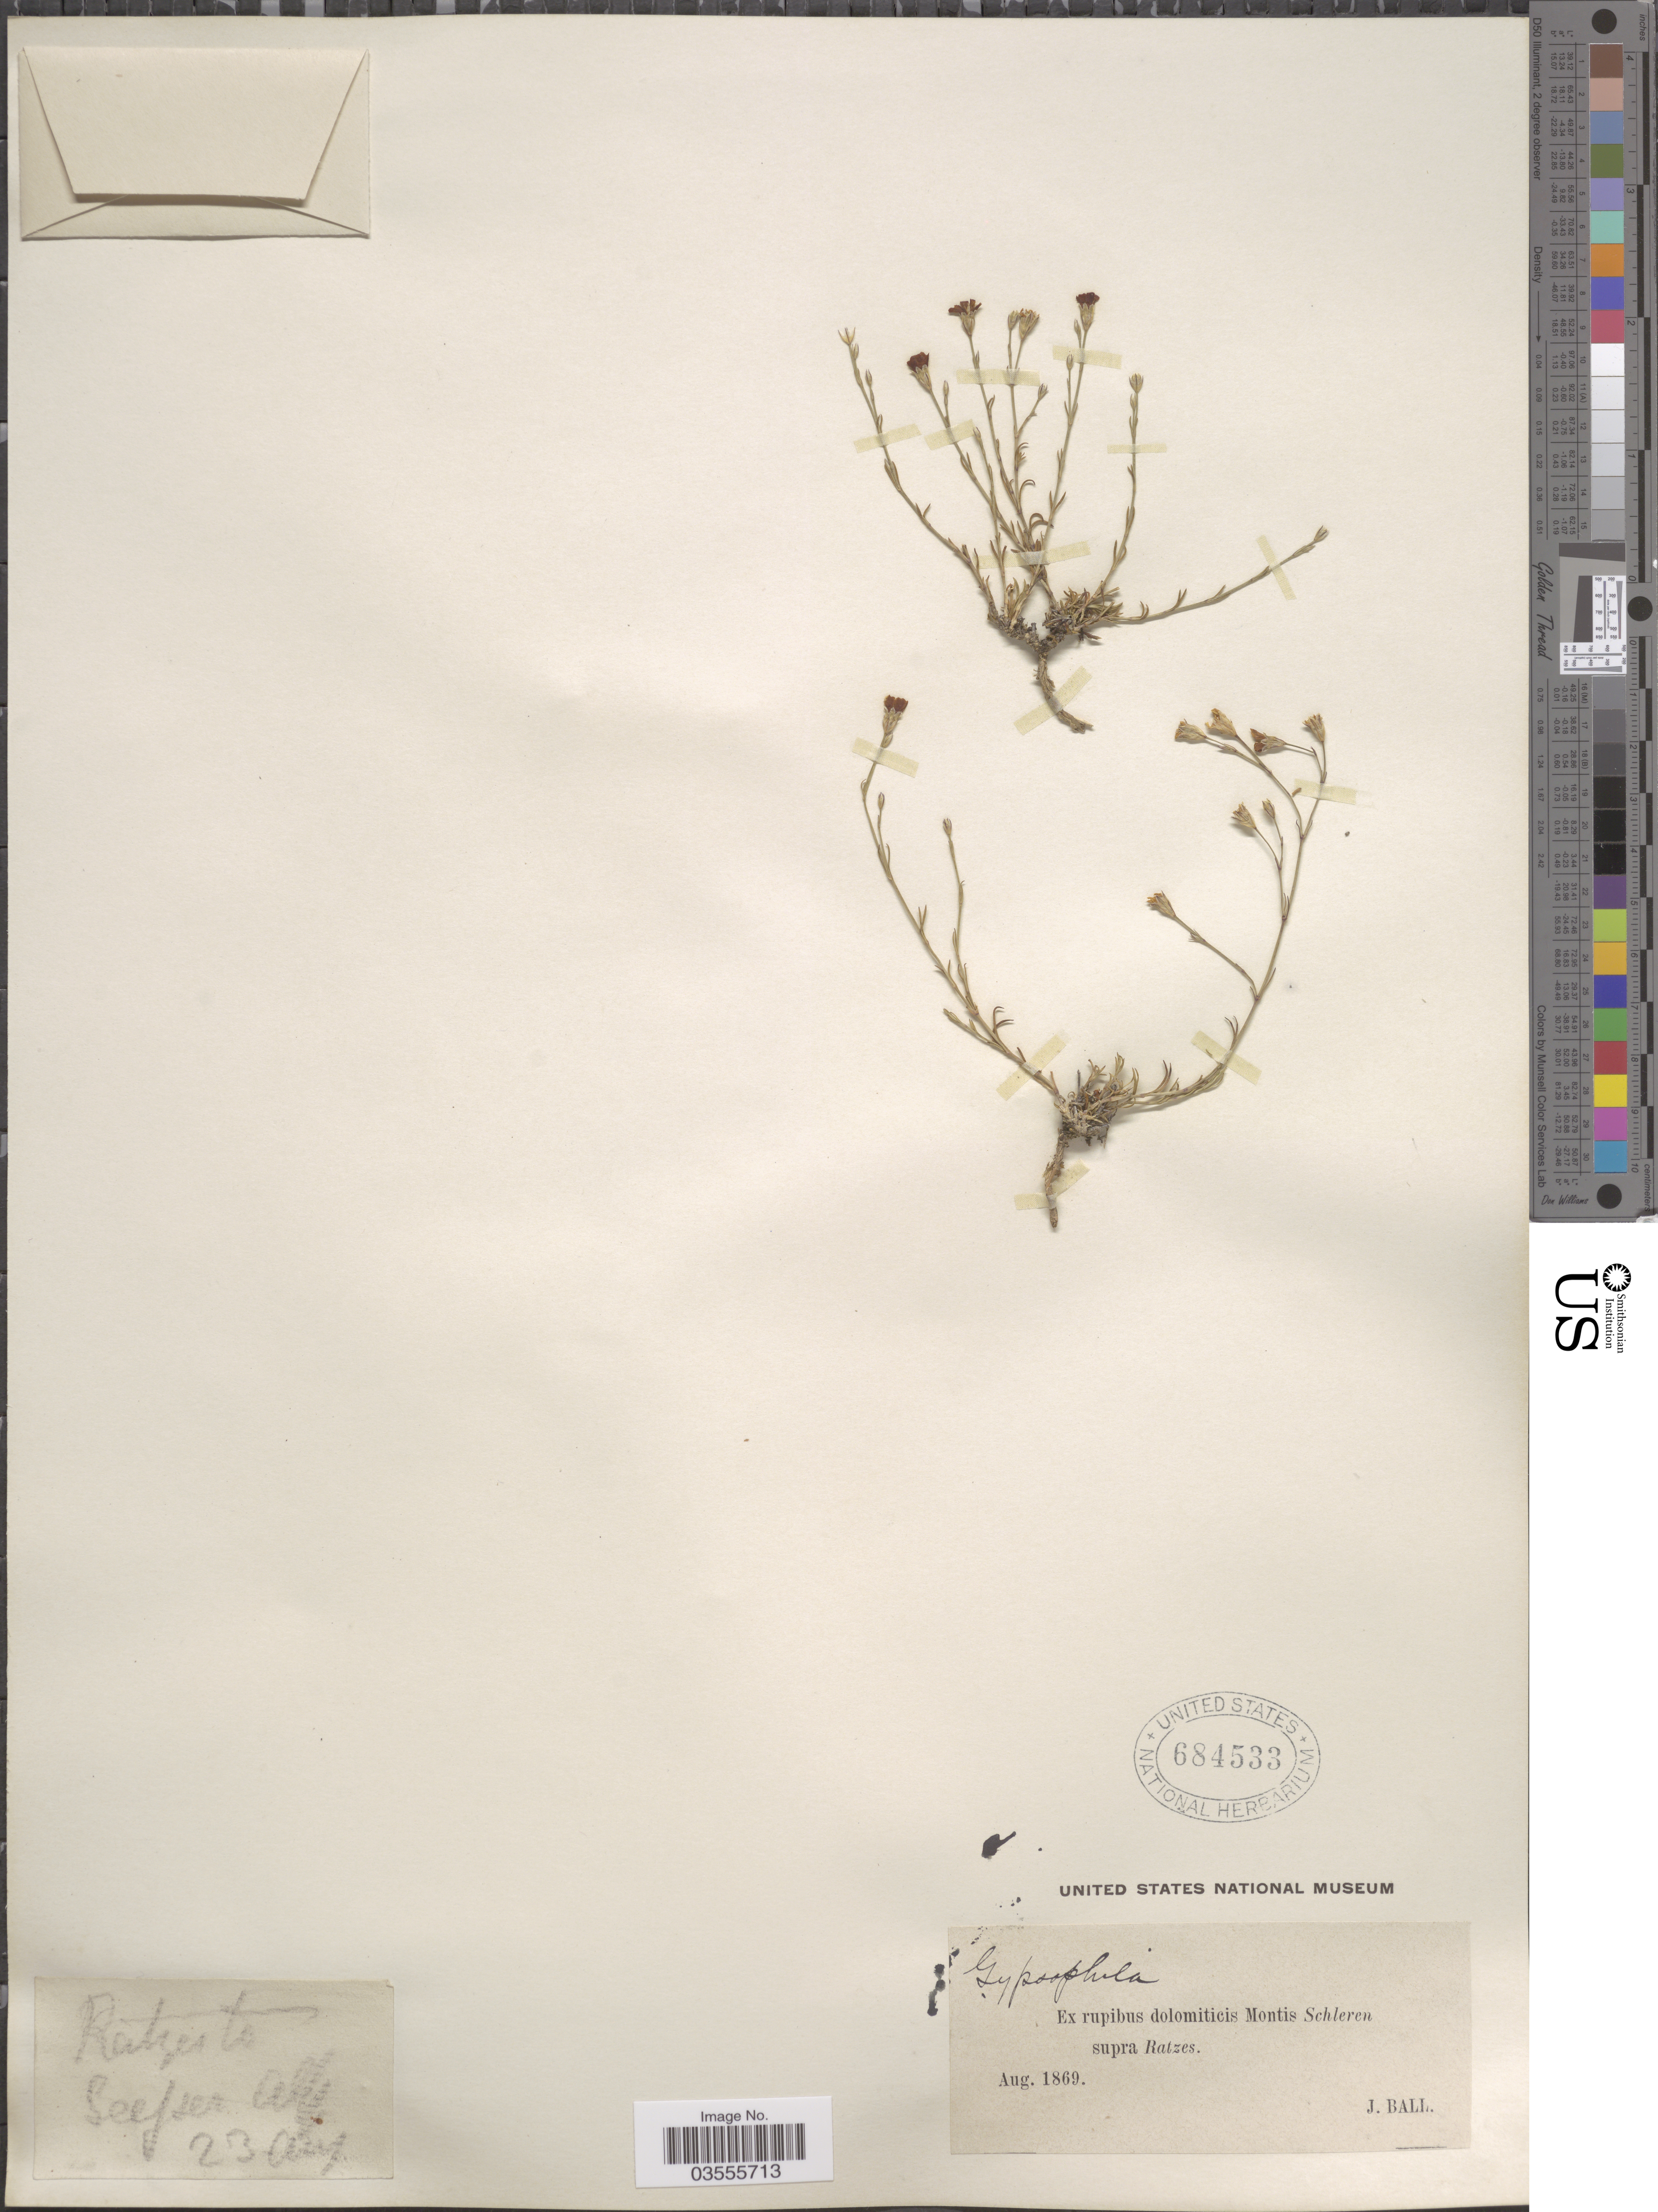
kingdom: Plantae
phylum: Tracheophyta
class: Magnoliopsida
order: Caryophyllales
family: Caryophyllaceae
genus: Petrorhagia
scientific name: Petrorhagia saxifraga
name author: (L.) Link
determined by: Rabeler, R. K.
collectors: J. Ball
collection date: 1869-08-23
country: Italy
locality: Ex rupibus dolomiticis Montis Schleren supra Ratzes. Seefser Alp.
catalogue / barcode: US 684533